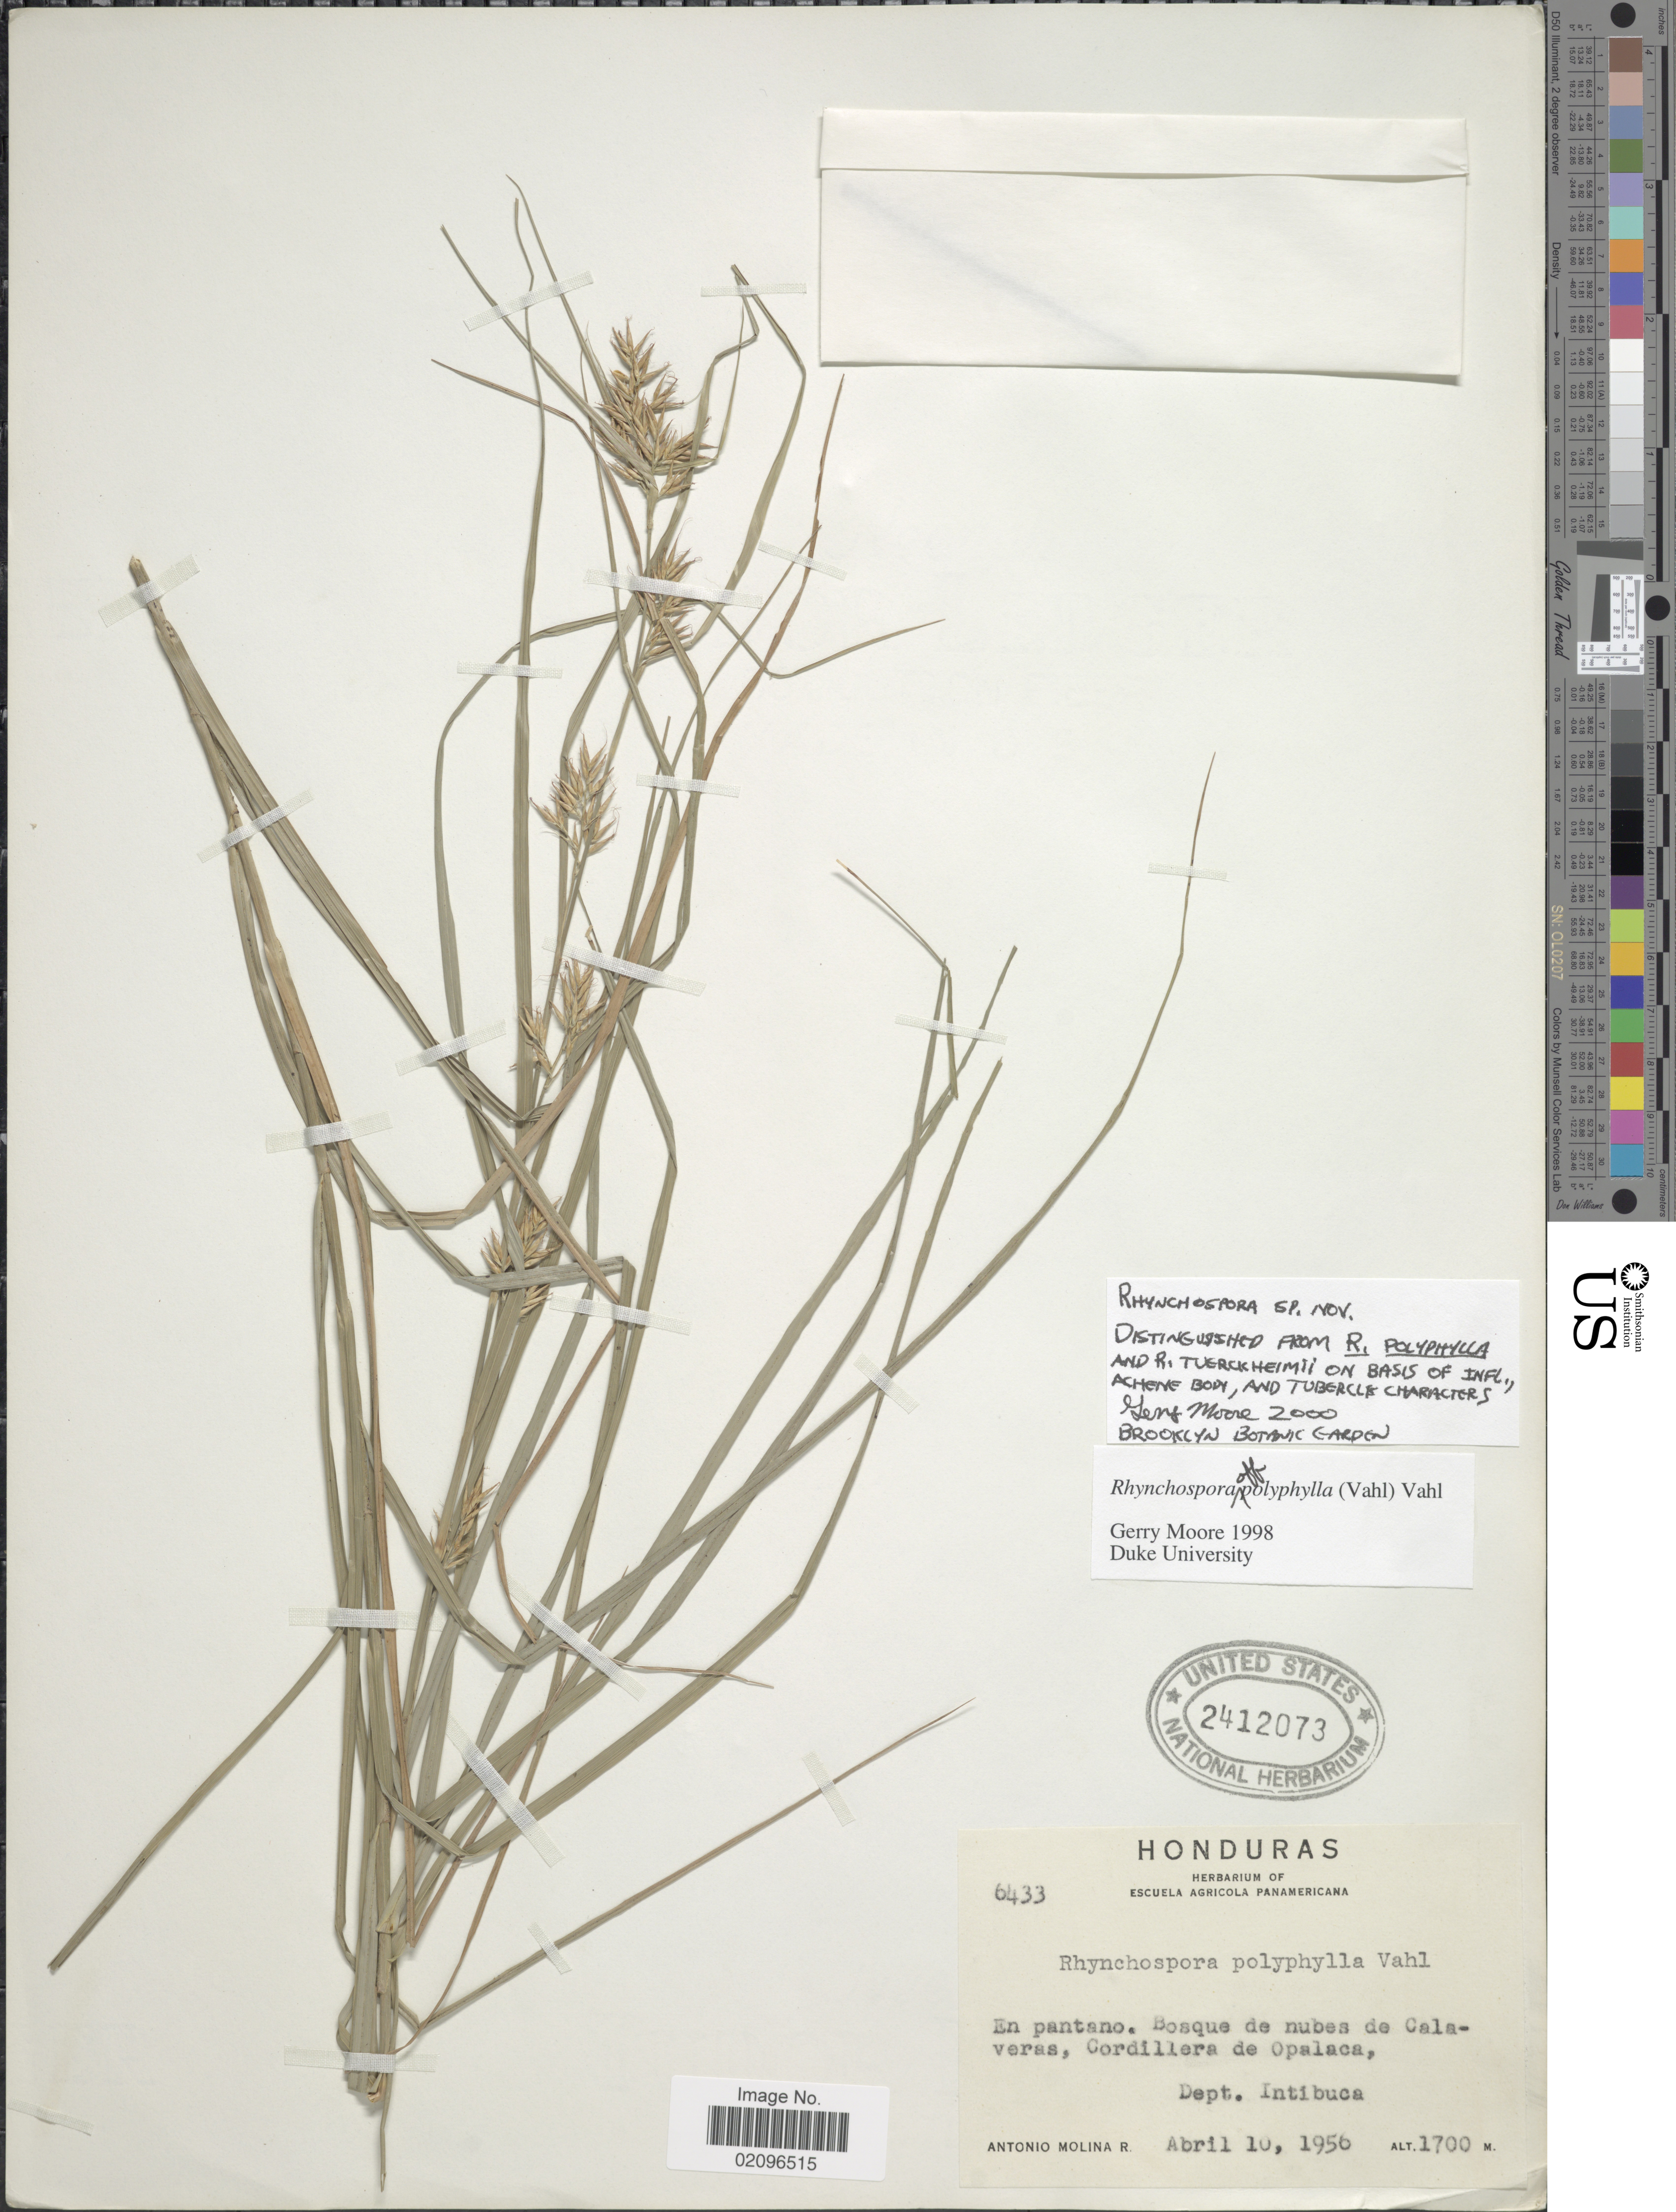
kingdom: Plantae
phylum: Tracheophyta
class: Liliopsida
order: Poales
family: Cyperaceae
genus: Rhynchospora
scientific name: Rhynchospora sp.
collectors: A. Molina R.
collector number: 6433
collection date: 1956-04-10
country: Honduras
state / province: Intibuca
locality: En pantano. Bosque de nubes de Calaveras, Cordillera de Opalaca.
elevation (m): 1700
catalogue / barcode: US 2412073